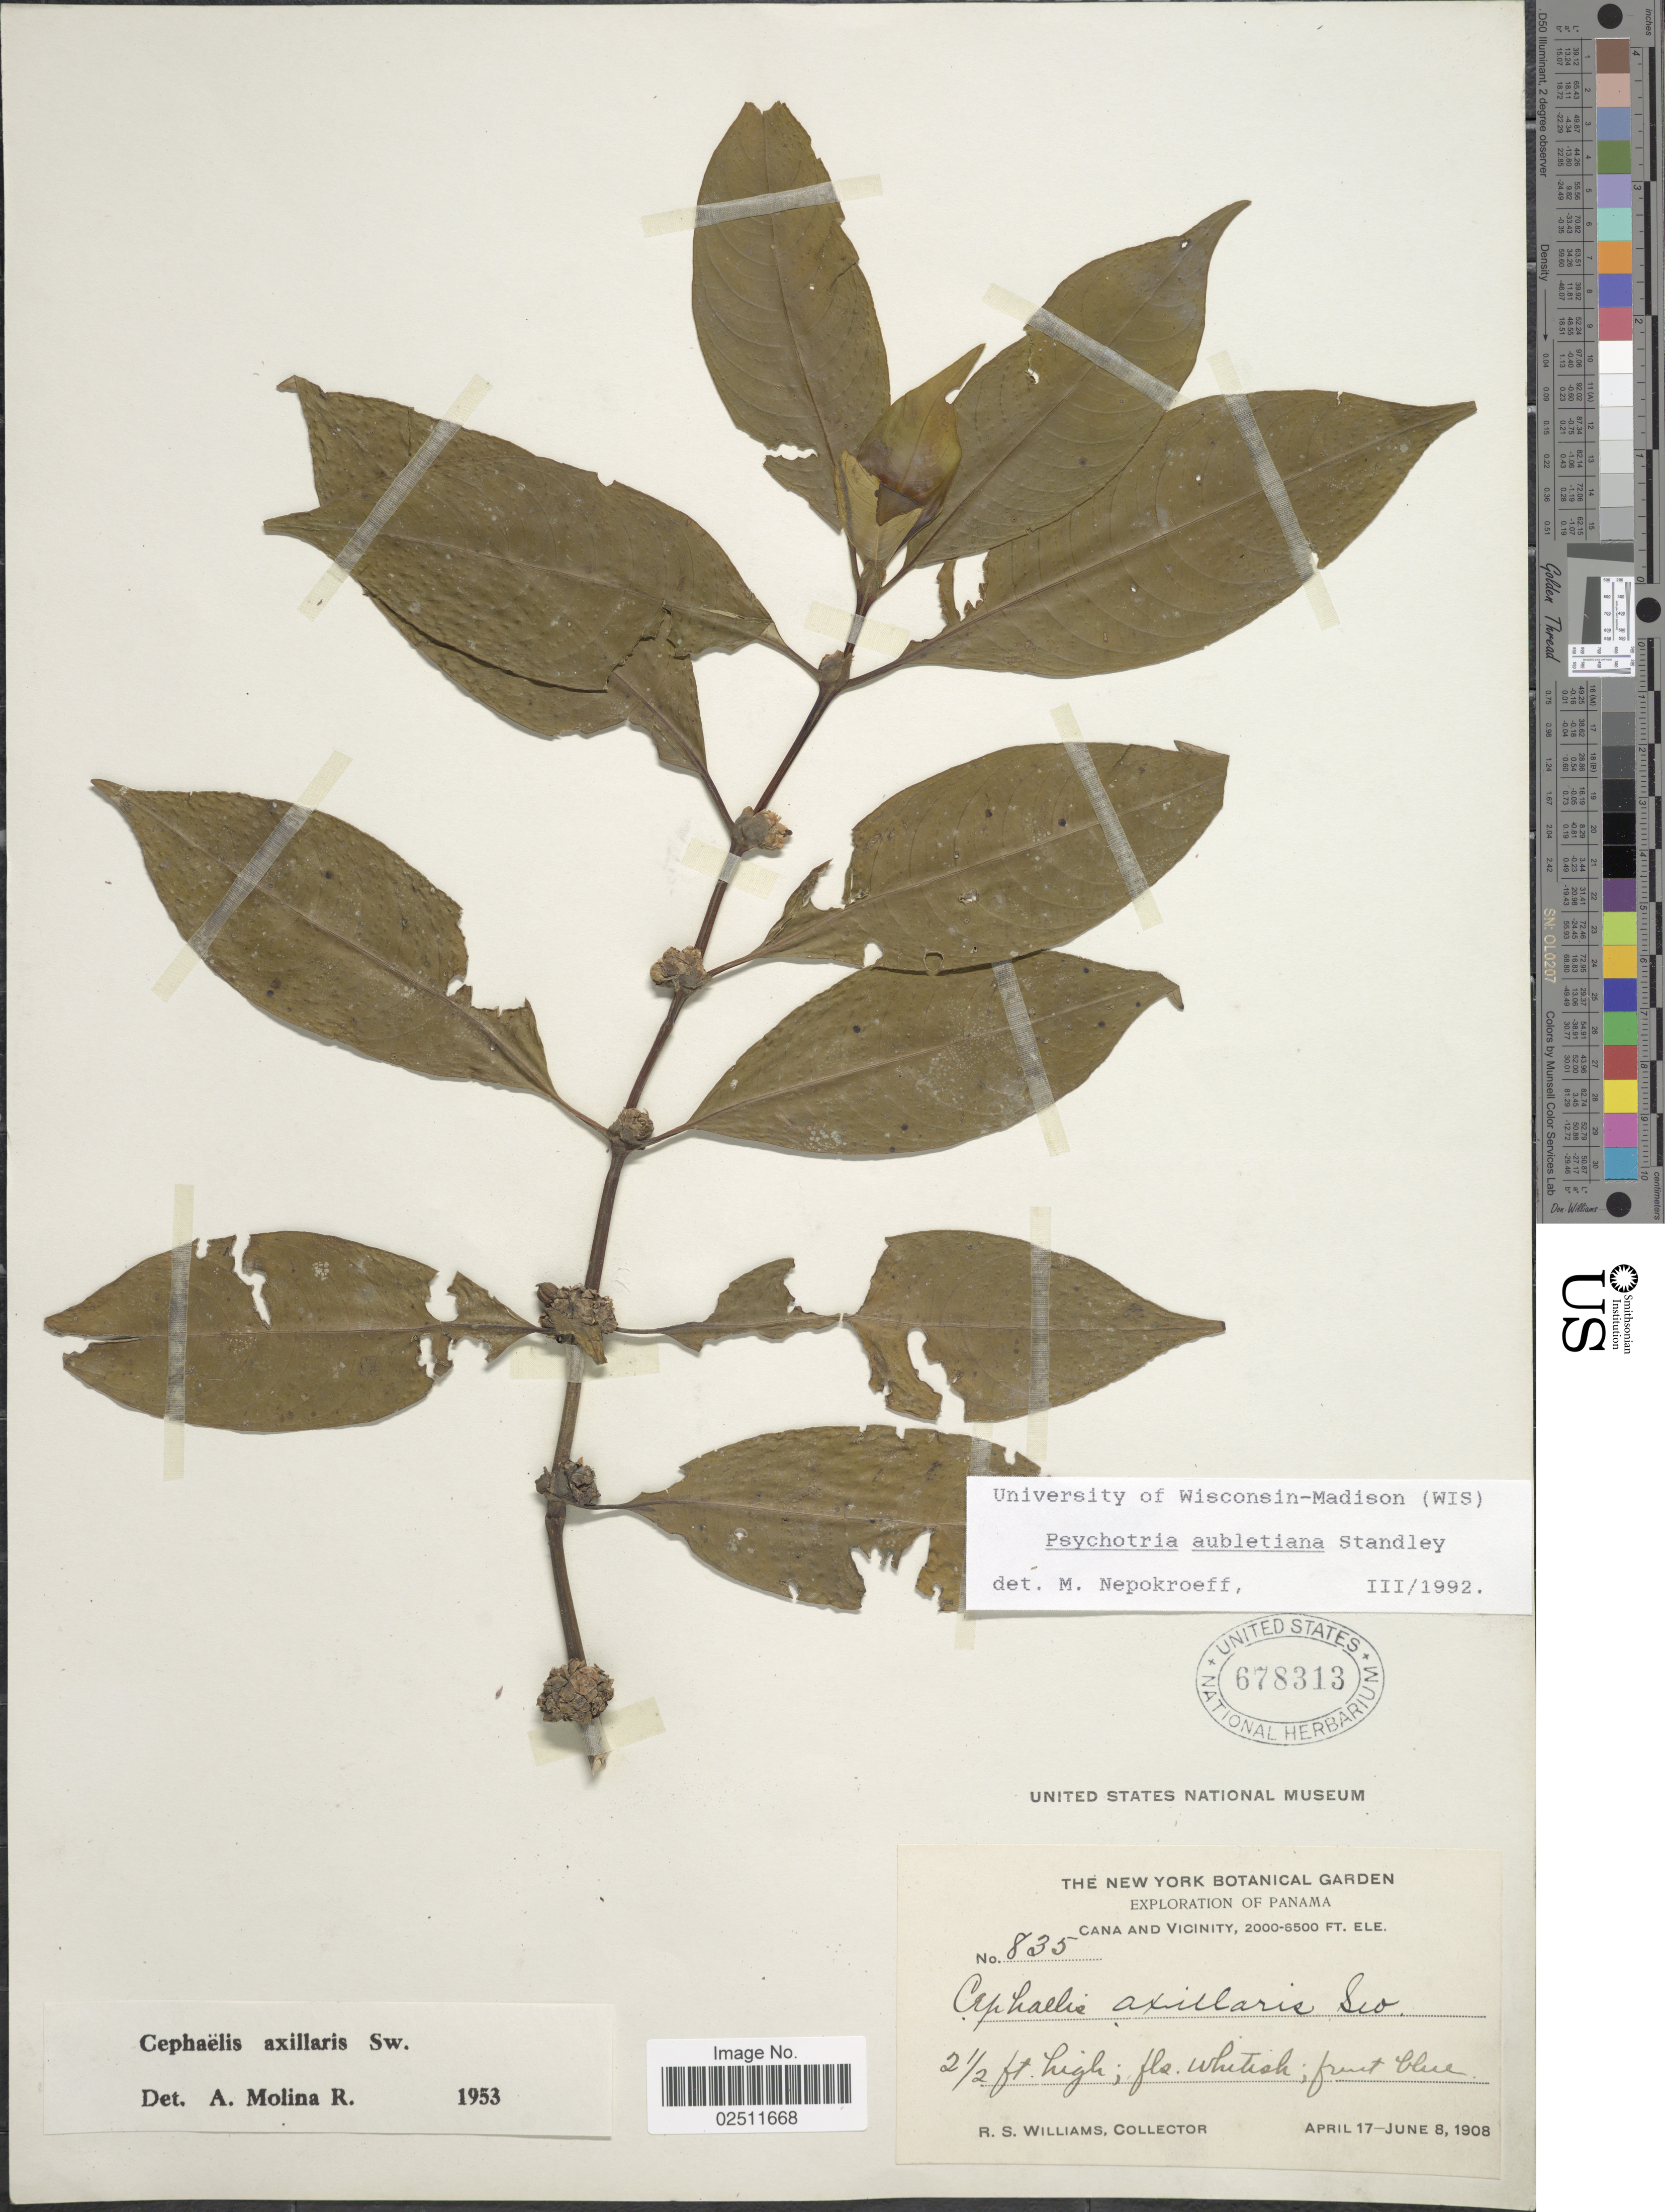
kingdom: Plantae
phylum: Tracheophyta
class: Magnoliopsida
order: Gentianales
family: Rubiaceae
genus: Psychotria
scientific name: Psychotria aubletiana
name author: Steyerm.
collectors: R. S. Williams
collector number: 835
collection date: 1908-04-17/1908-06-08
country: Panama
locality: Cana and vicinity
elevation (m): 610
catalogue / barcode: US 678313